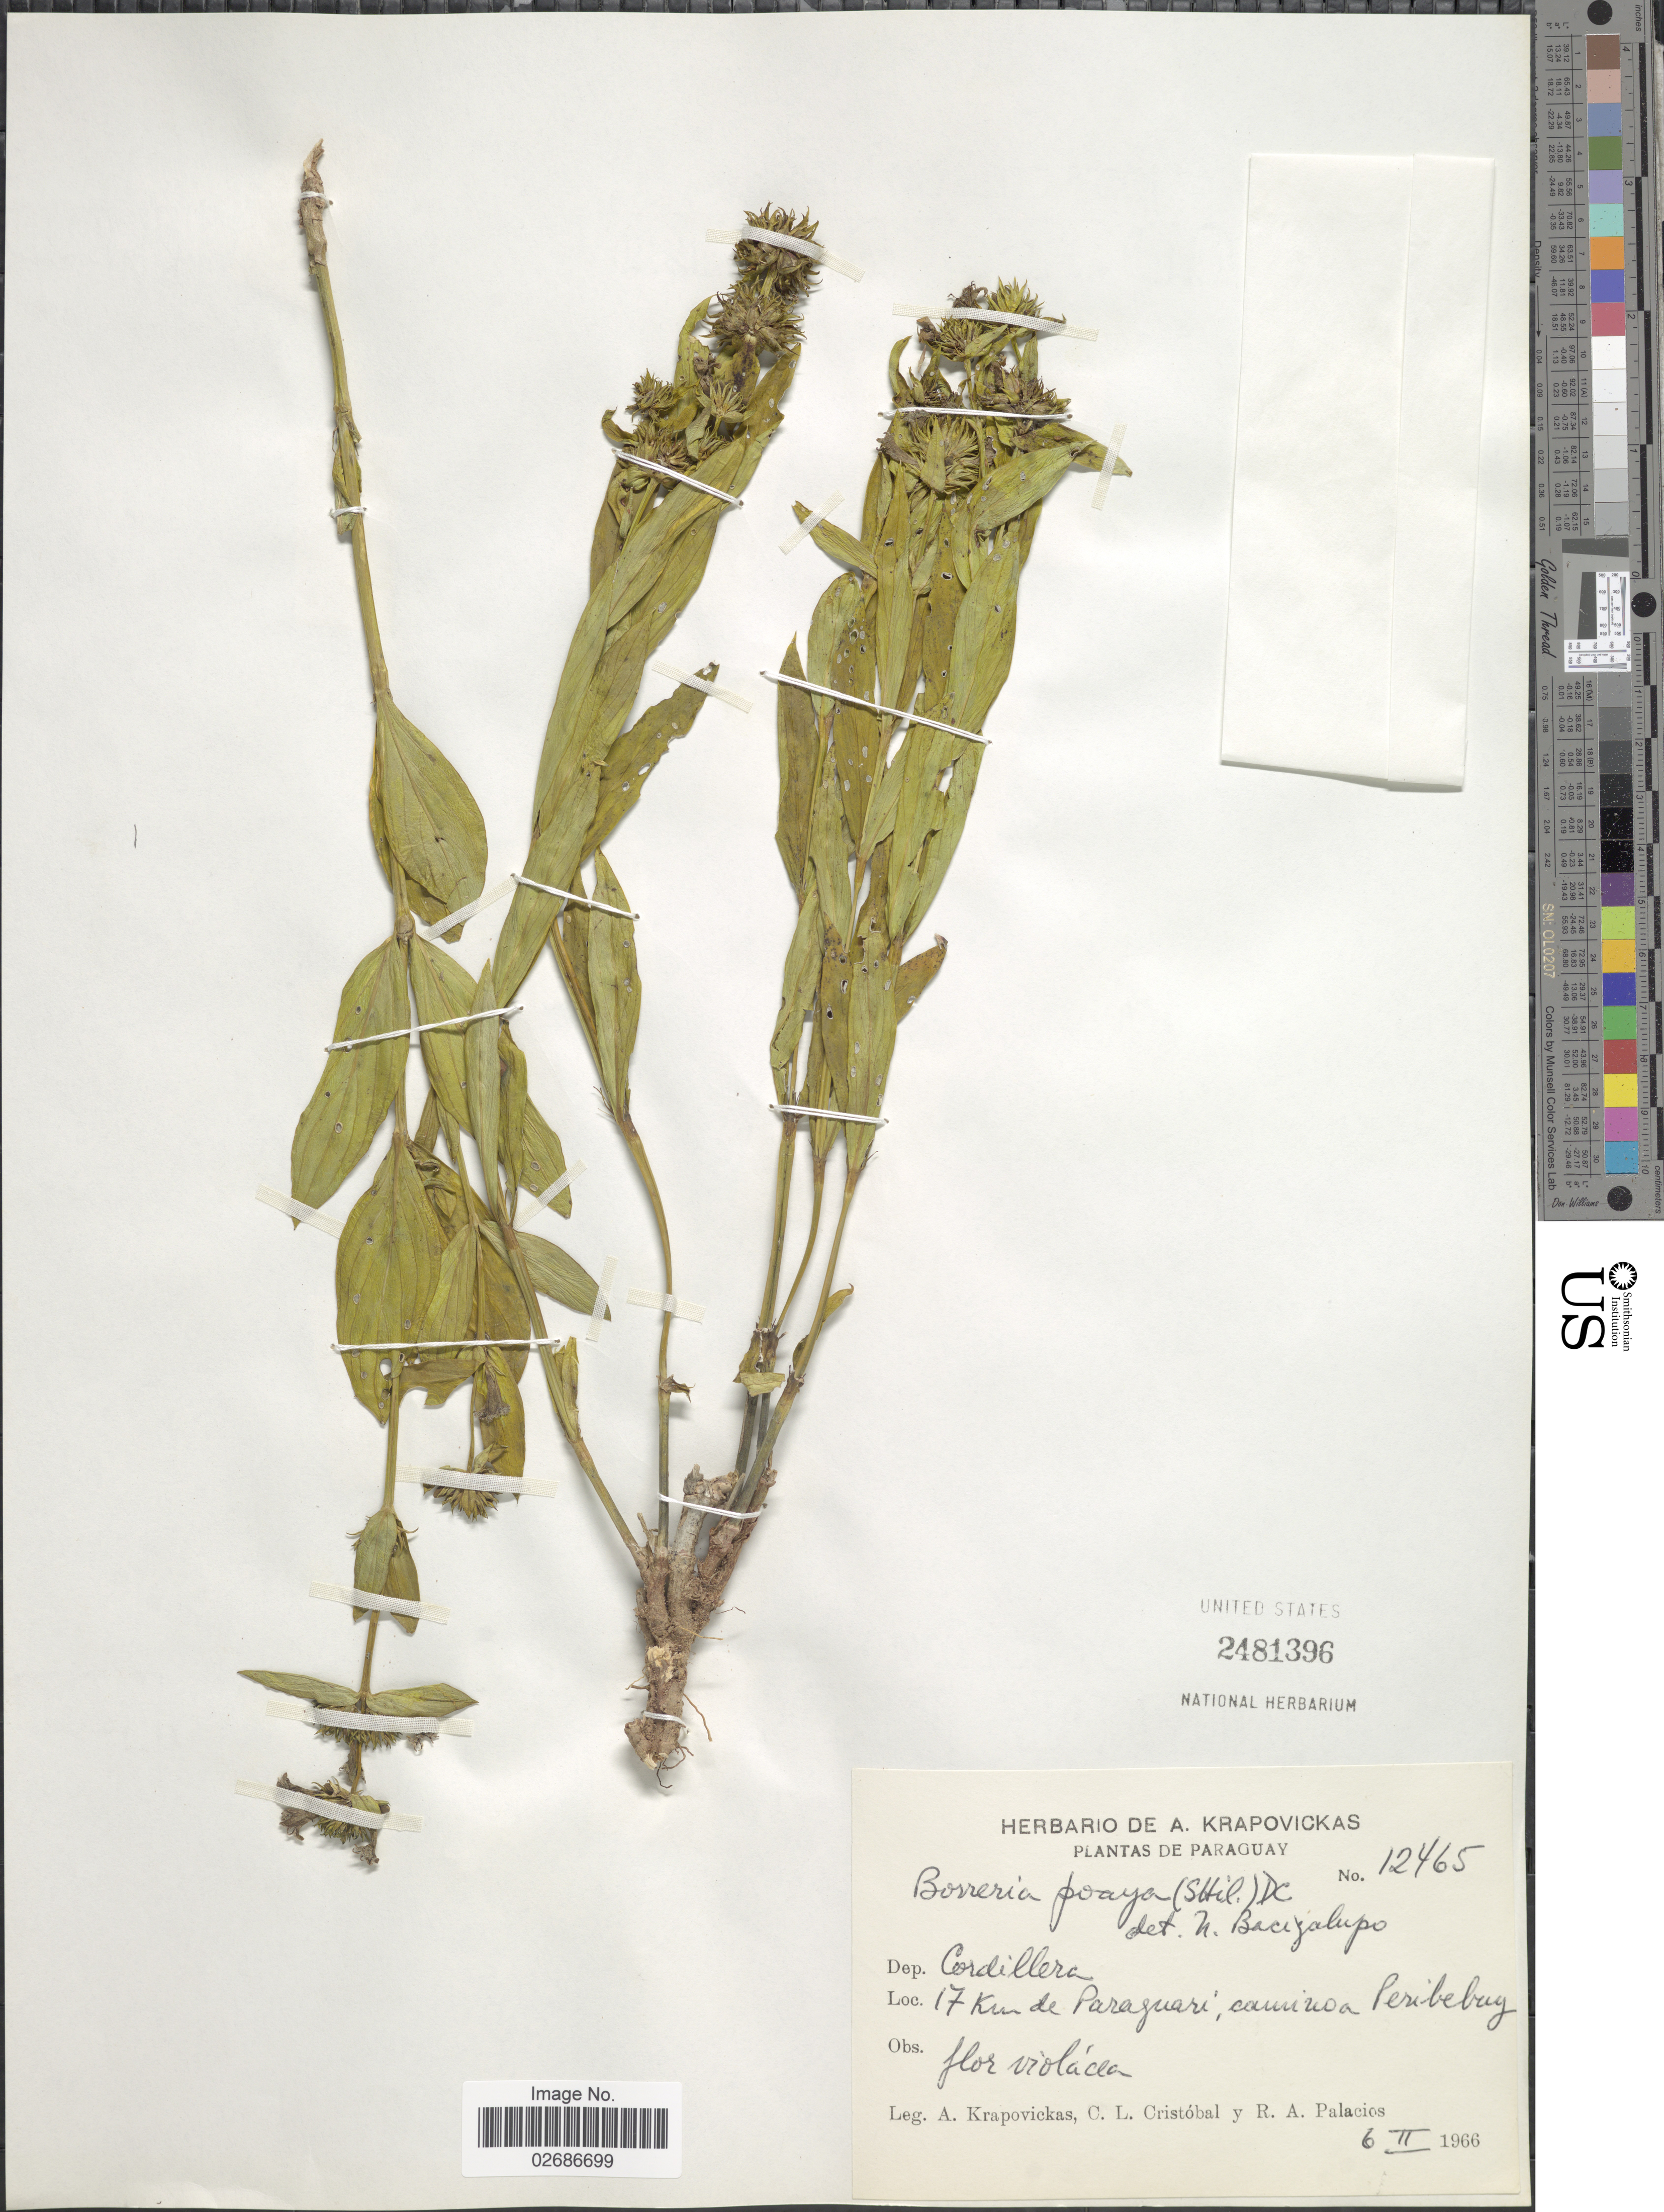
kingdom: Plantae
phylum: Tracheophyta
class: Magnoliopsida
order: Gentianales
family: Rubiaceae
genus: Borreria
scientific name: Borreria poaya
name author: (A. St.-Hil.) DC.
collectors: A. Krapovickas, C. L. Cristóbal & R. Palacios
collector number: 12465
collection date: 1966-02-06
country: Paraguay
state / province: Paraguari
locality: Dep. Cordillera. 17 km de Paraguari, camino a Peribebuy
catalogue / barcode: US 2481396